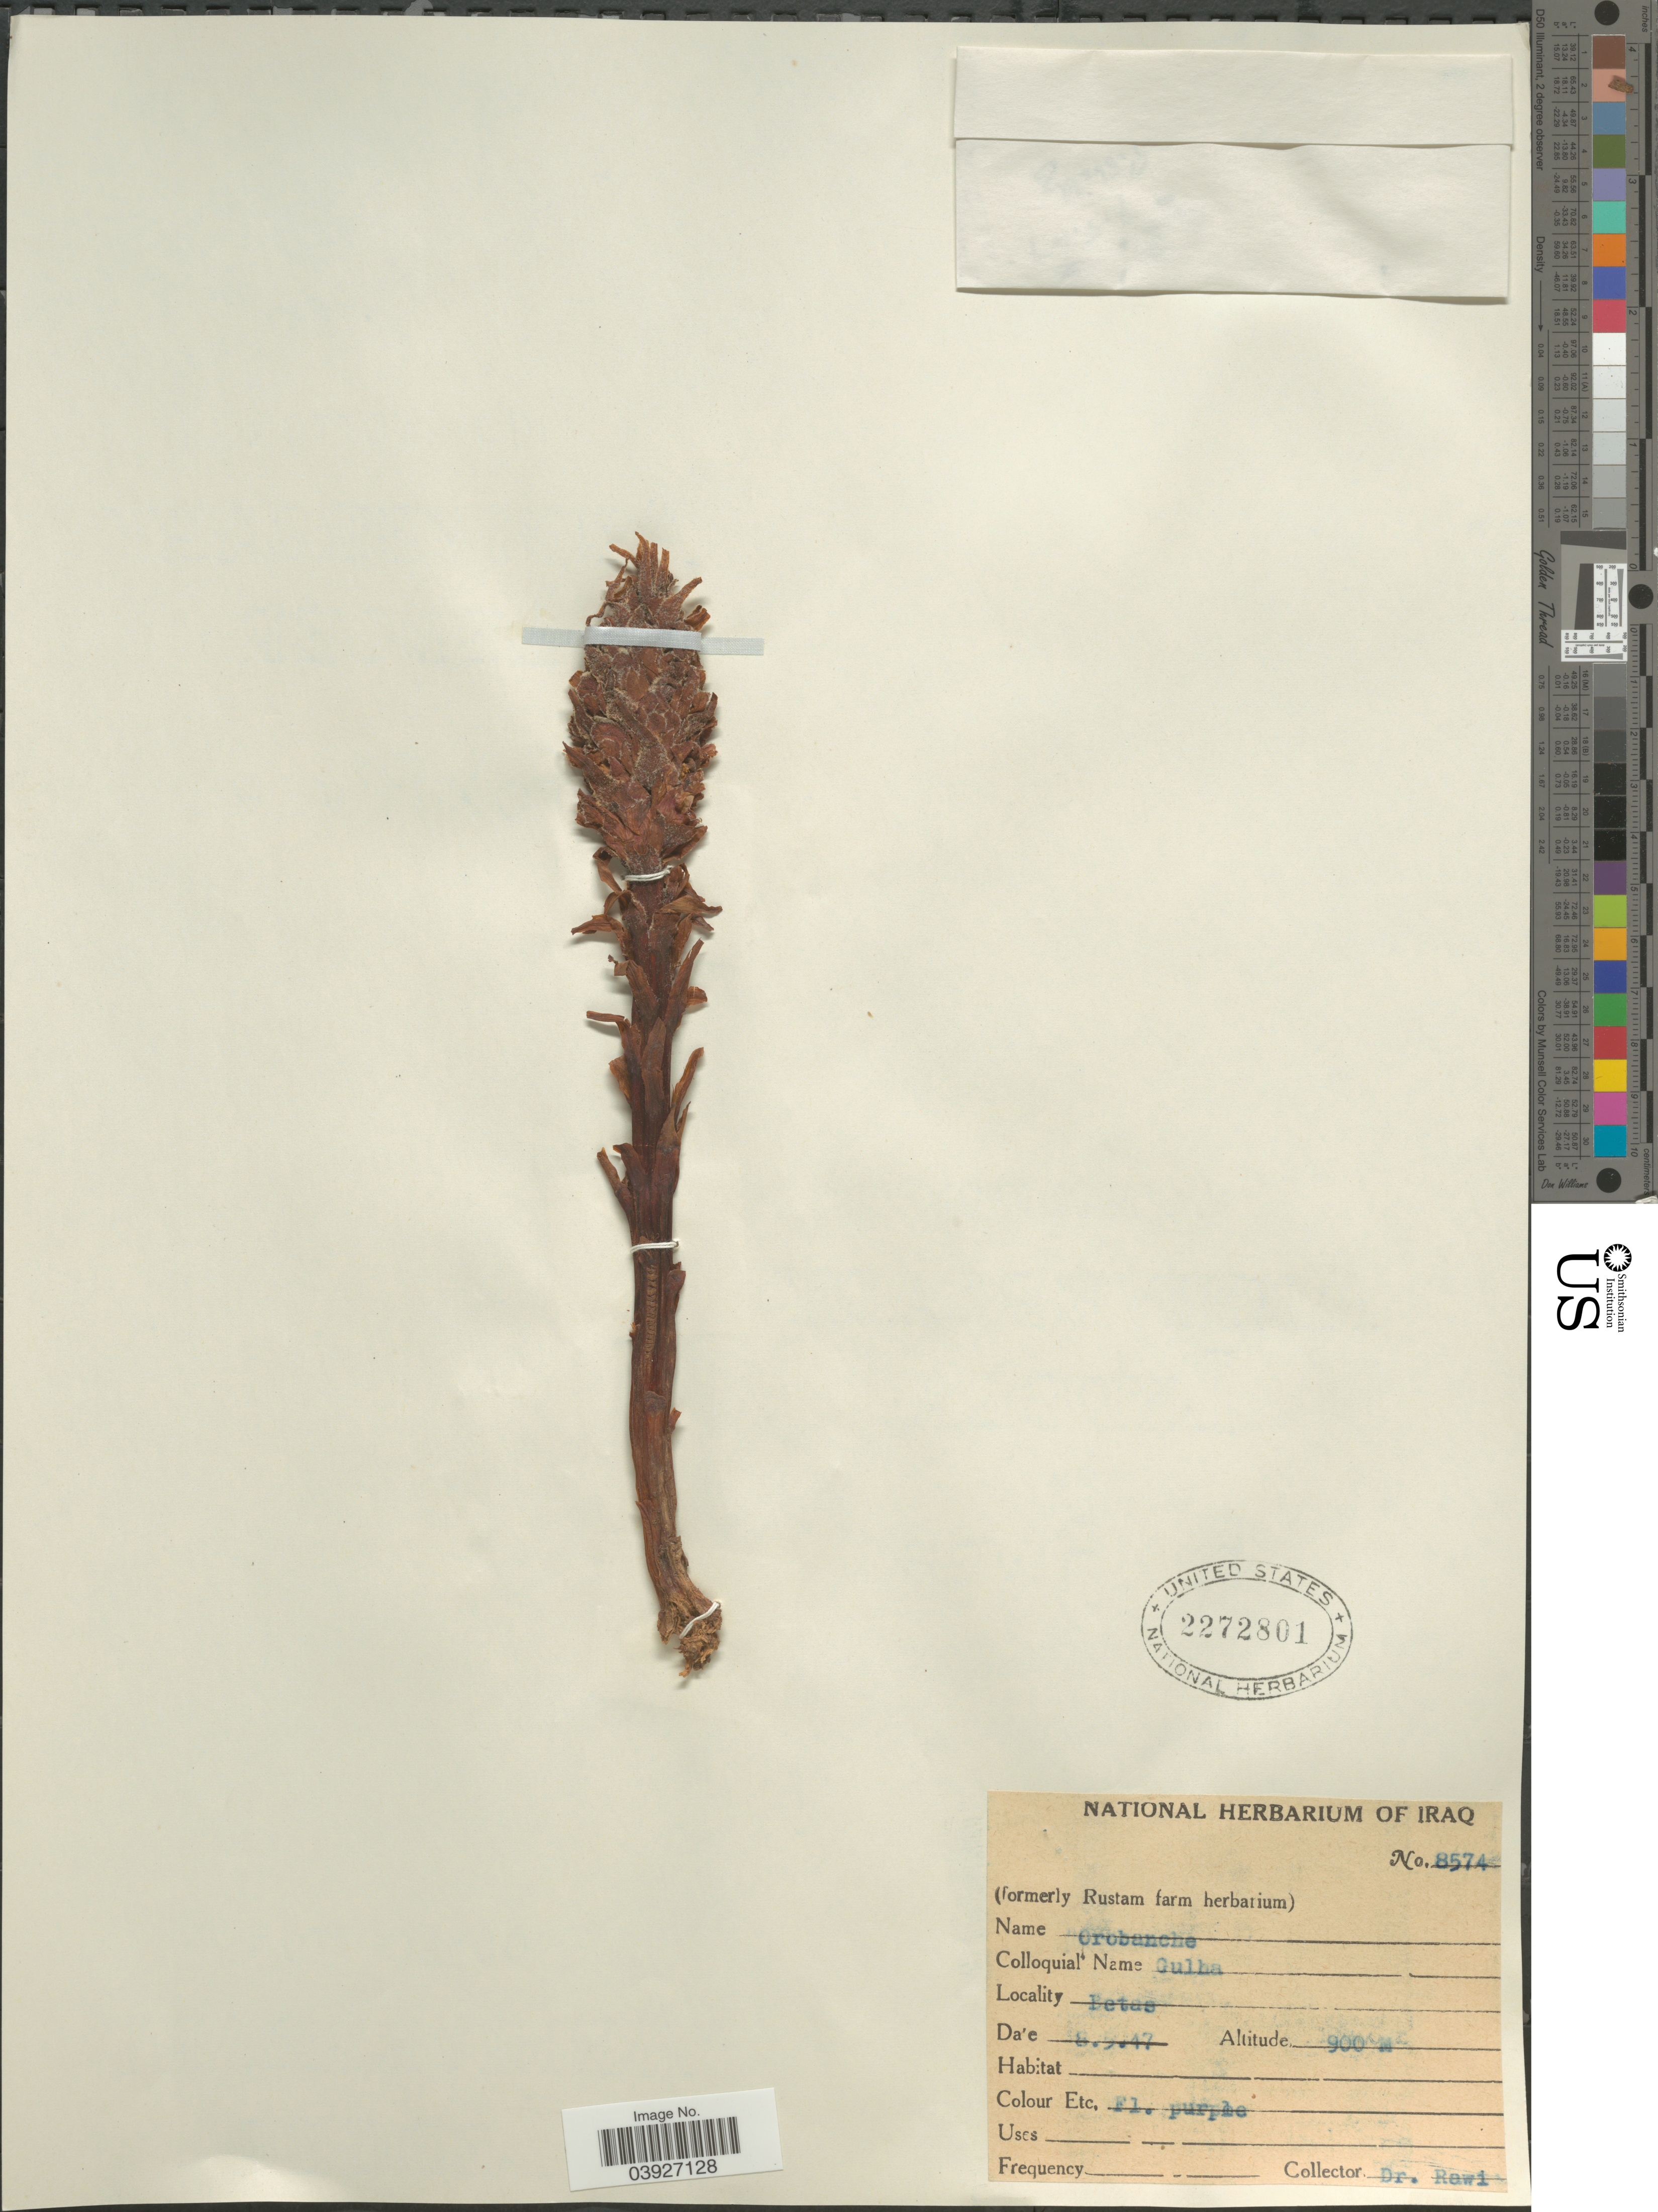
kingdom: Plantae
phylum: Tracheophyta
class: Magnoliopsida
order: Lamiales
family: Orobanchaceae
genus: Orobanche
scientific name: Orobanche sp.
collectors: -. Rawi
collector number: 8574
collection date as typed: Transcribed d/m/y: 8/5/47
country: Iraq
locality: Betas.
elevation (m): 900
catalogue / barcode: US 2272801